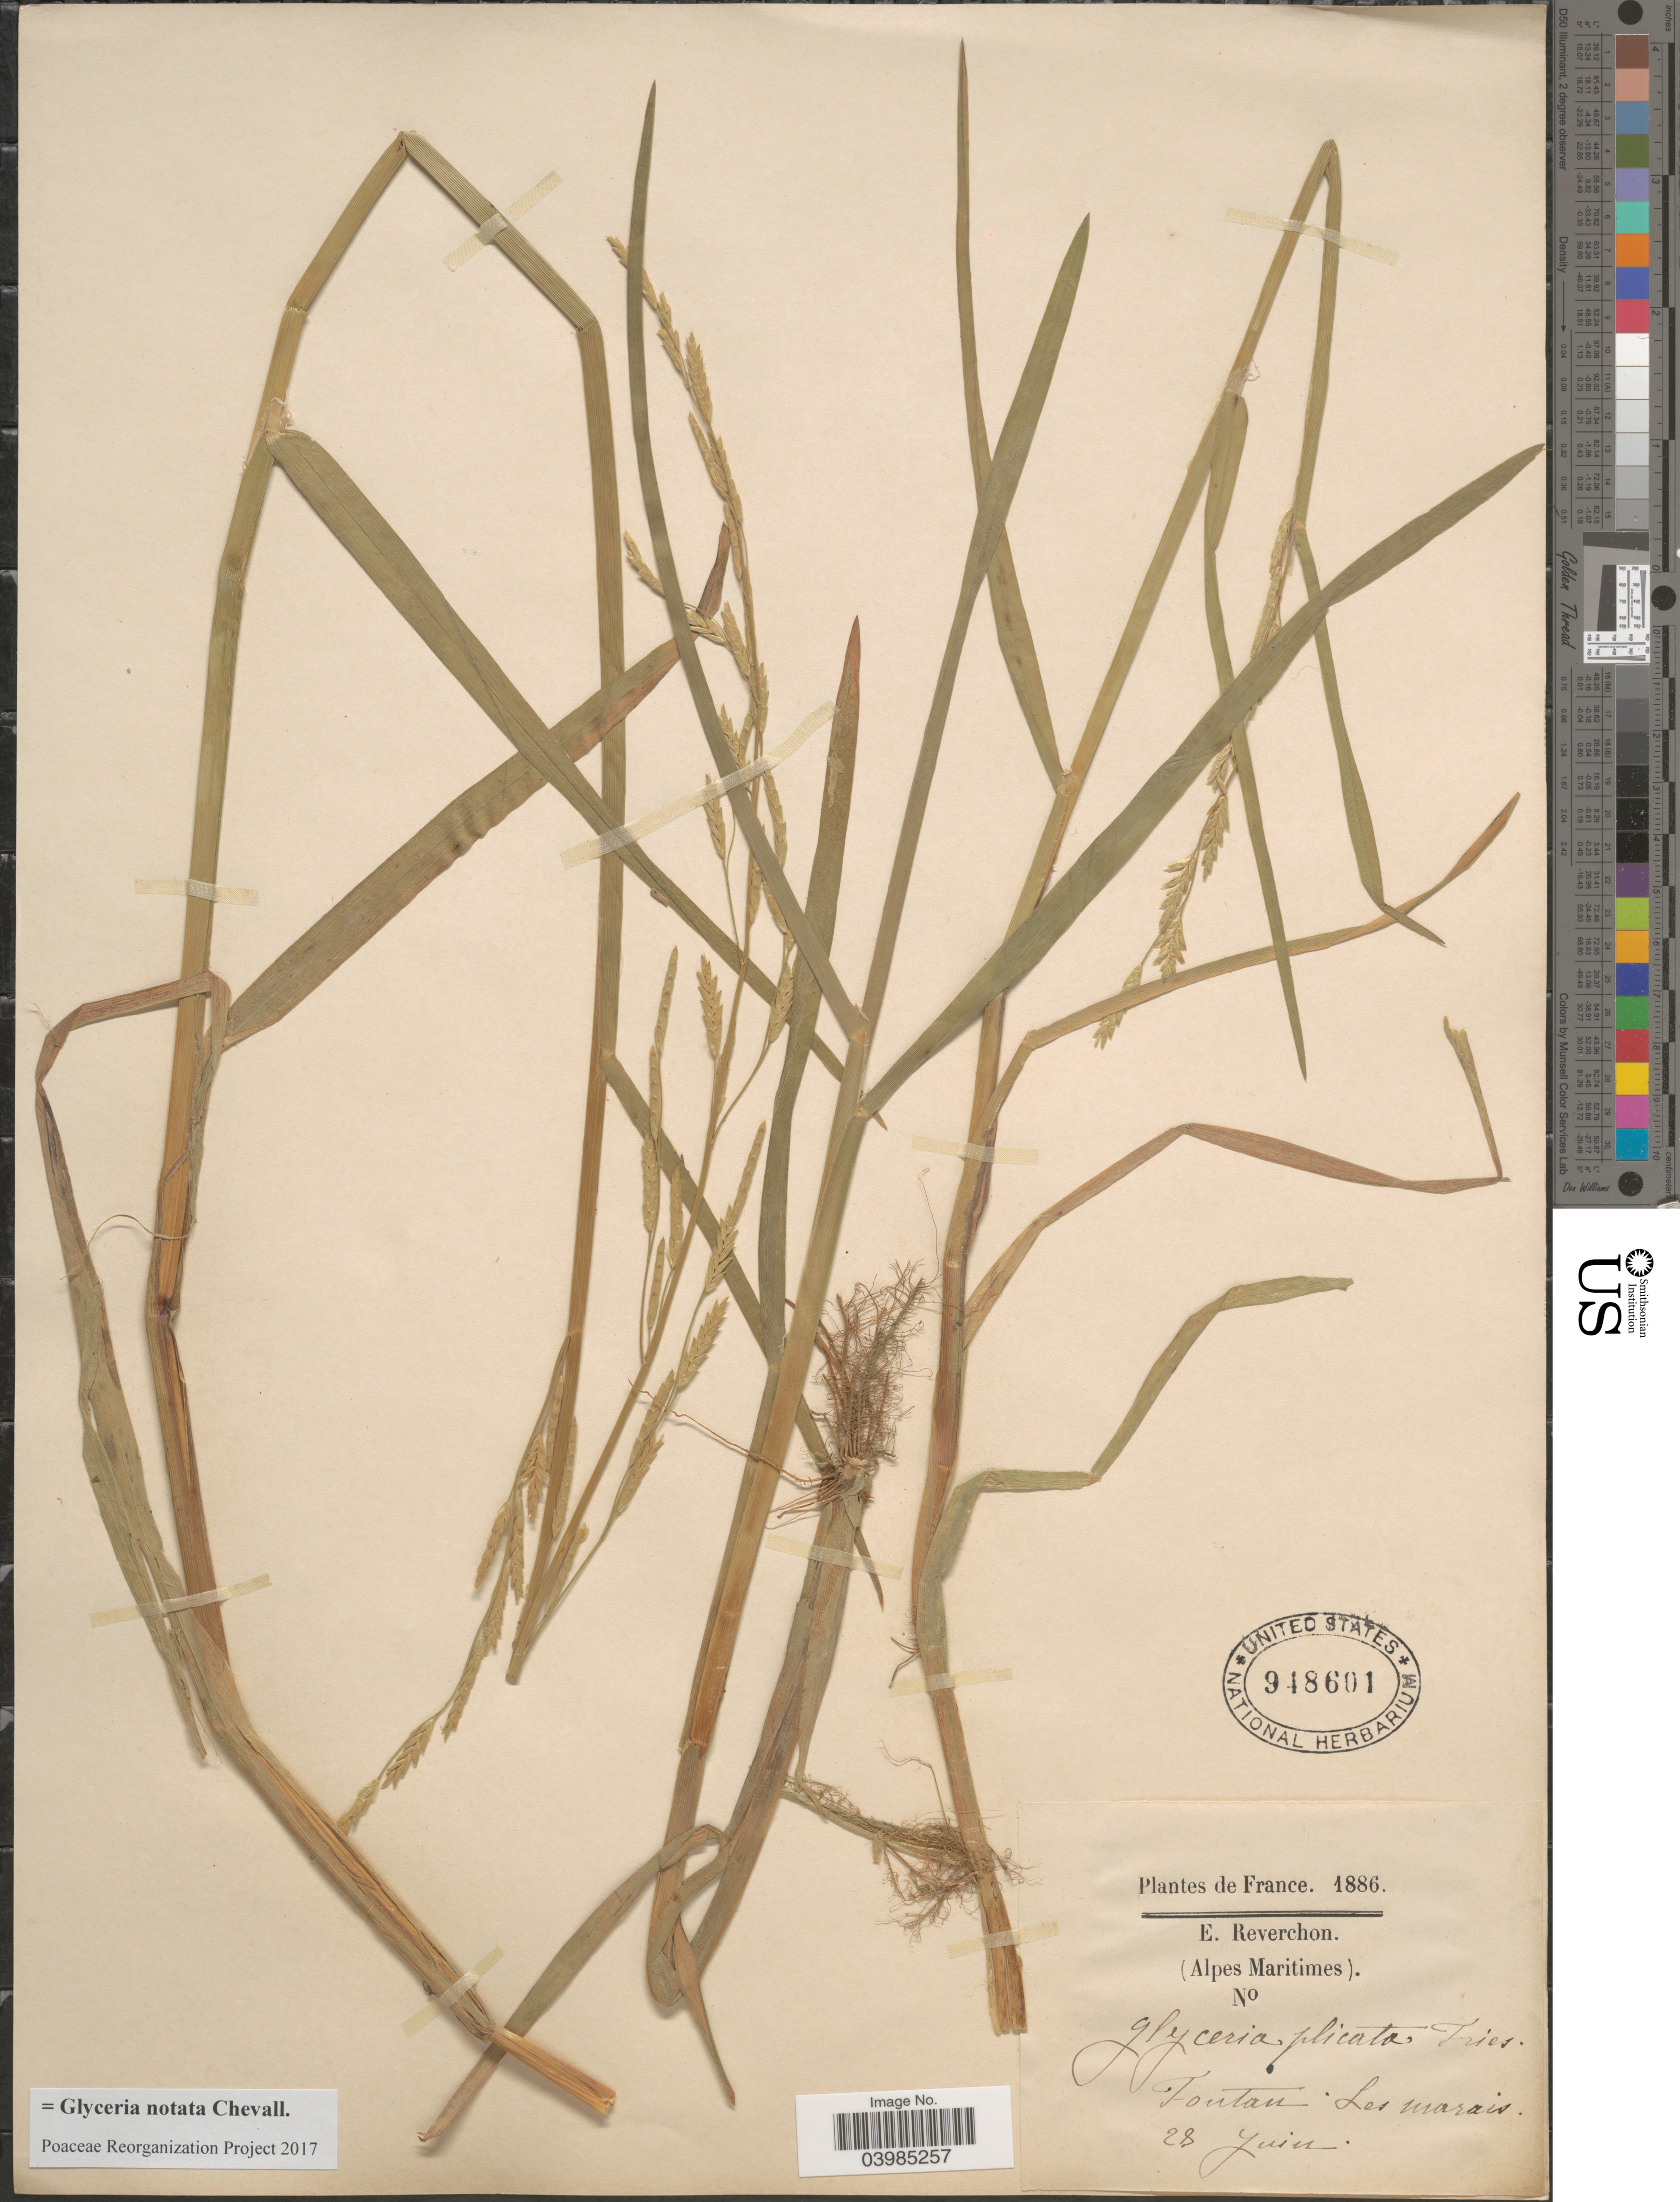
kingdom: Plantae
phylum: Tracheophyta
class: Liliopsida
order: Poales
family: Poaceae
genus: Glyceria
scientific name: Glyceria notata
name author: Chevall.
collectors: E. Reverchon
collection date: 1886-06-28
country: France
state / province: Provence-Alpes-Côte d'Azur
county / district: Alpes-Maritimes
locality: (Alpes Maritimes). Fontan Les marais.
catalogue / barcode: US 948601